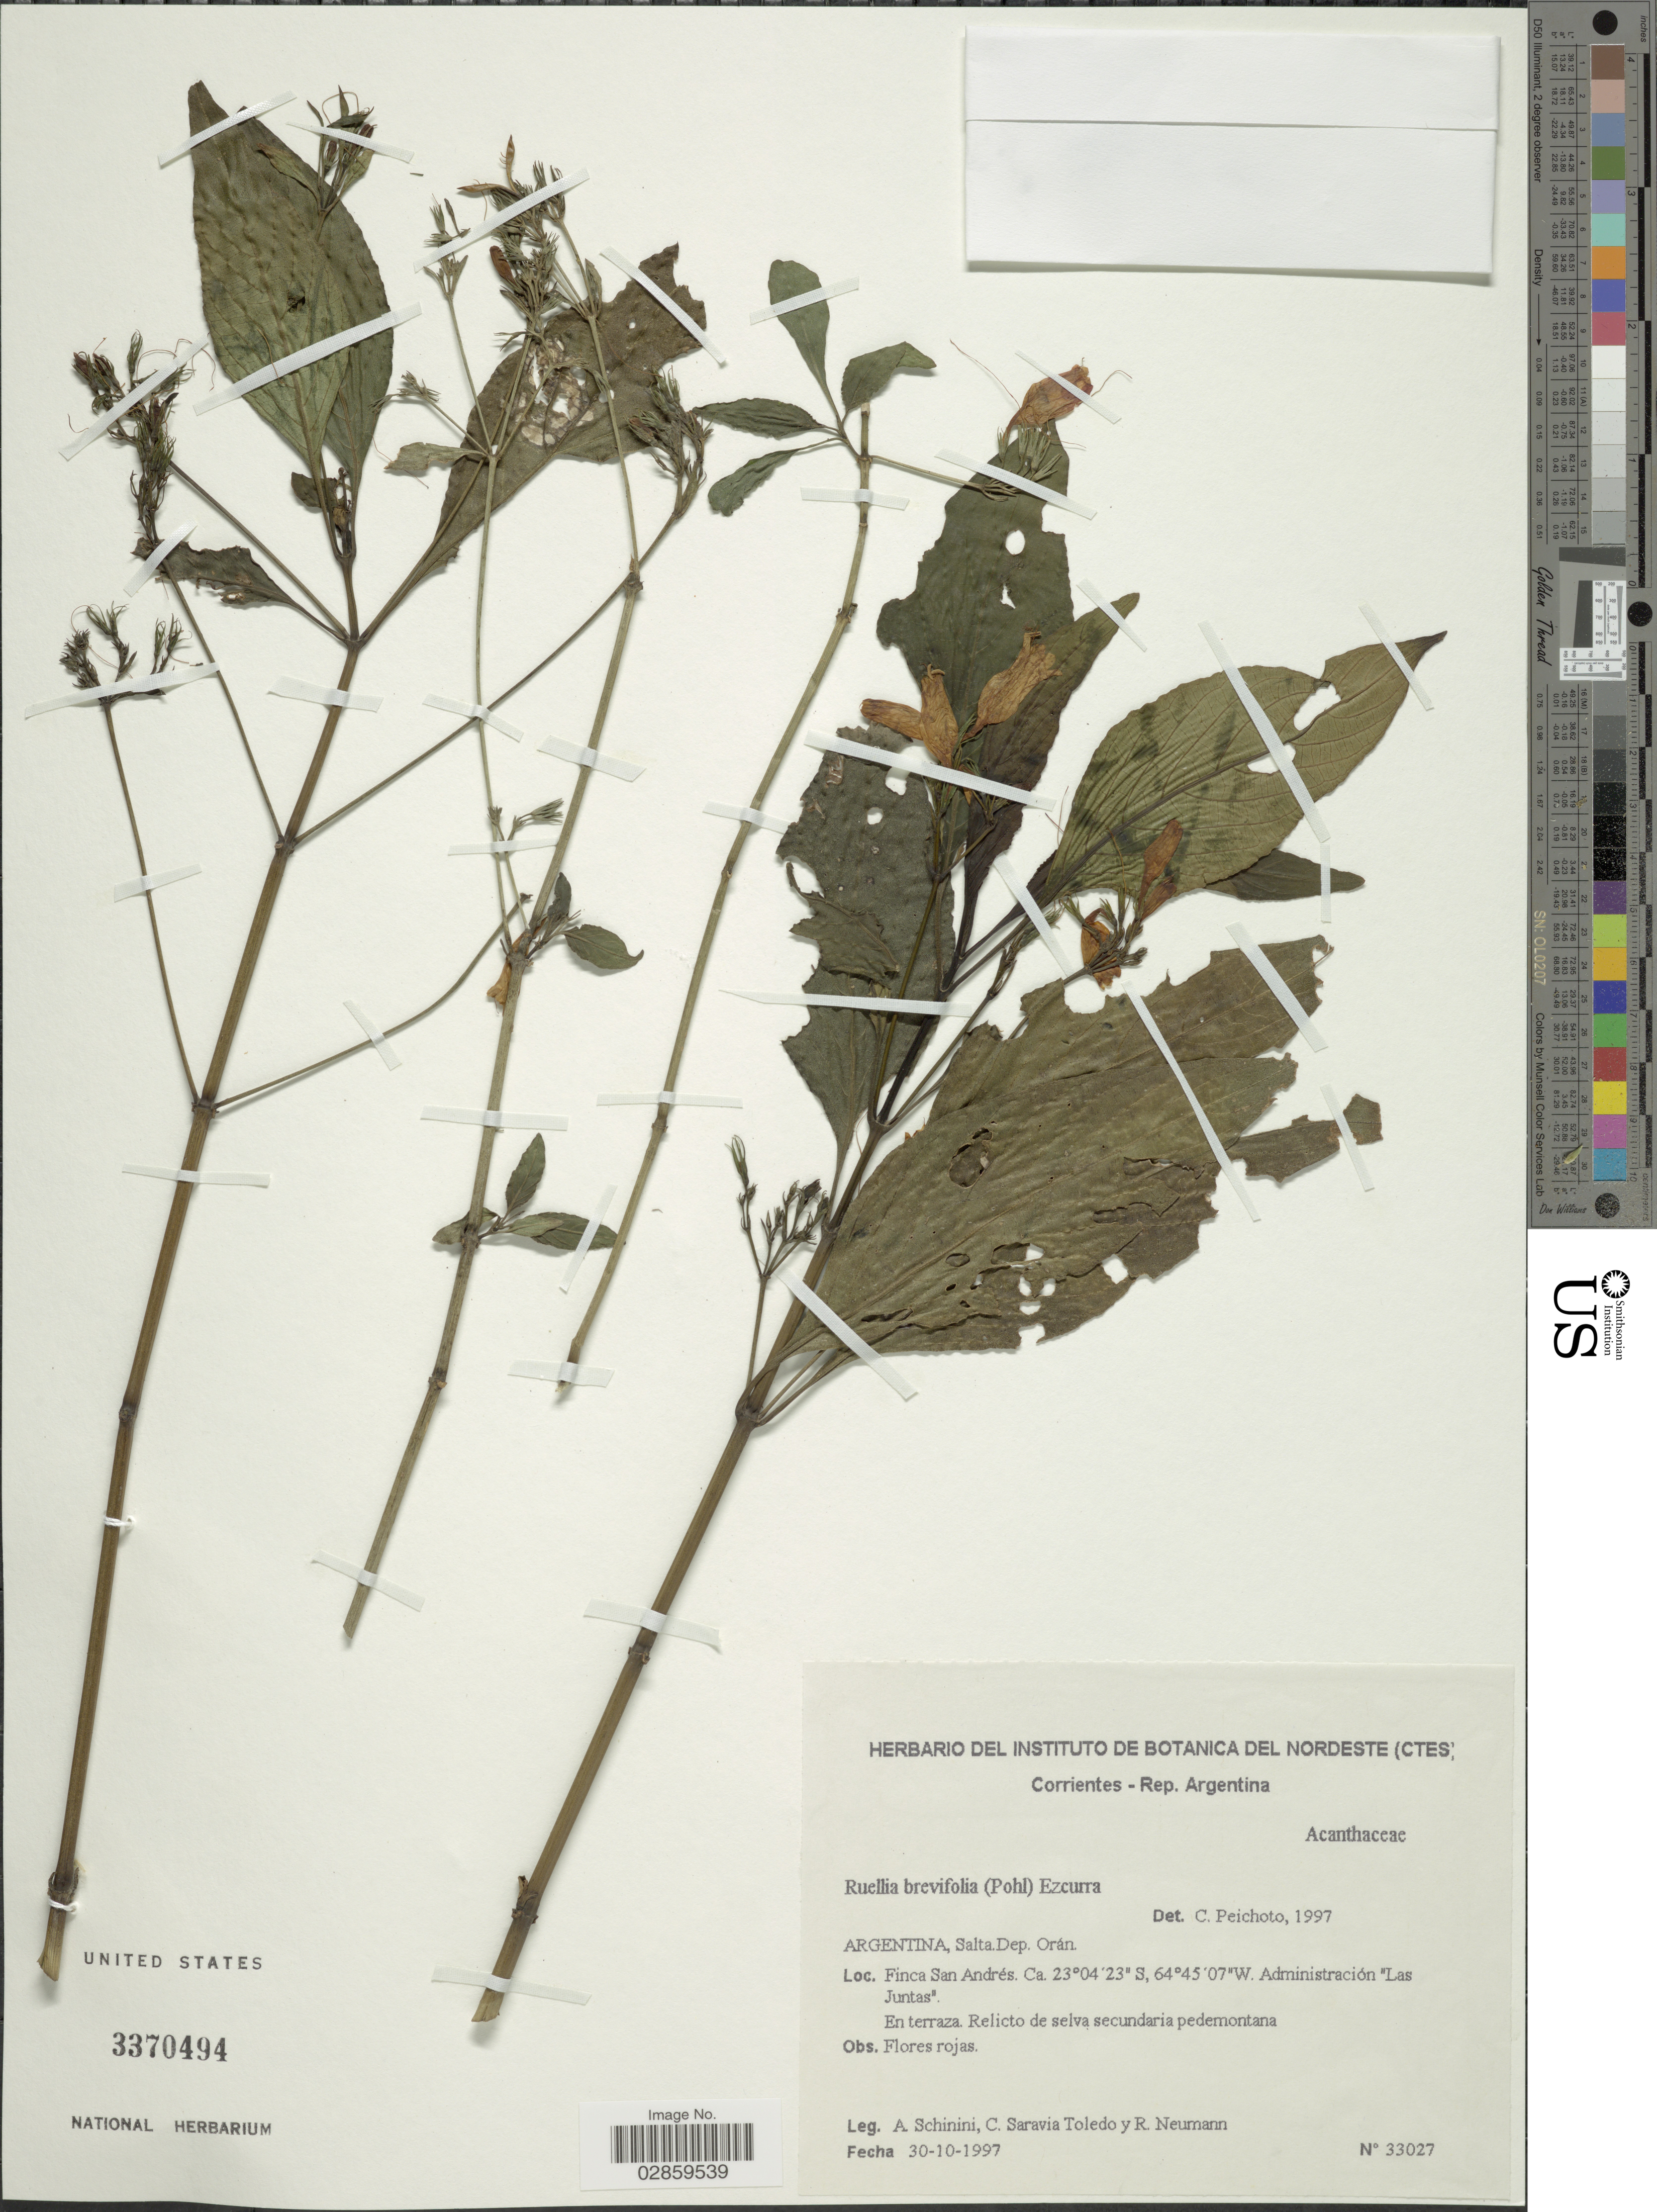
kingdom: Plantae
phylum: Tracheophyta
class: Magnoliopsida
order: Lamiales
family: Acanthaceae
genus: Ruellia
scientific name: Ruellia brevifolia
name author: (Pohl) C. Ezcurra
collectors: A. Schinini, C. Saravia T. & R. Neumann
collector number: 33027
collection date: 1997-10-30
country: Argentina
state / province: Salta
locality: Dep. Orán. Finca San Andrés. Aministración "Las Juntas".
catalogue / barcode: US 3370494